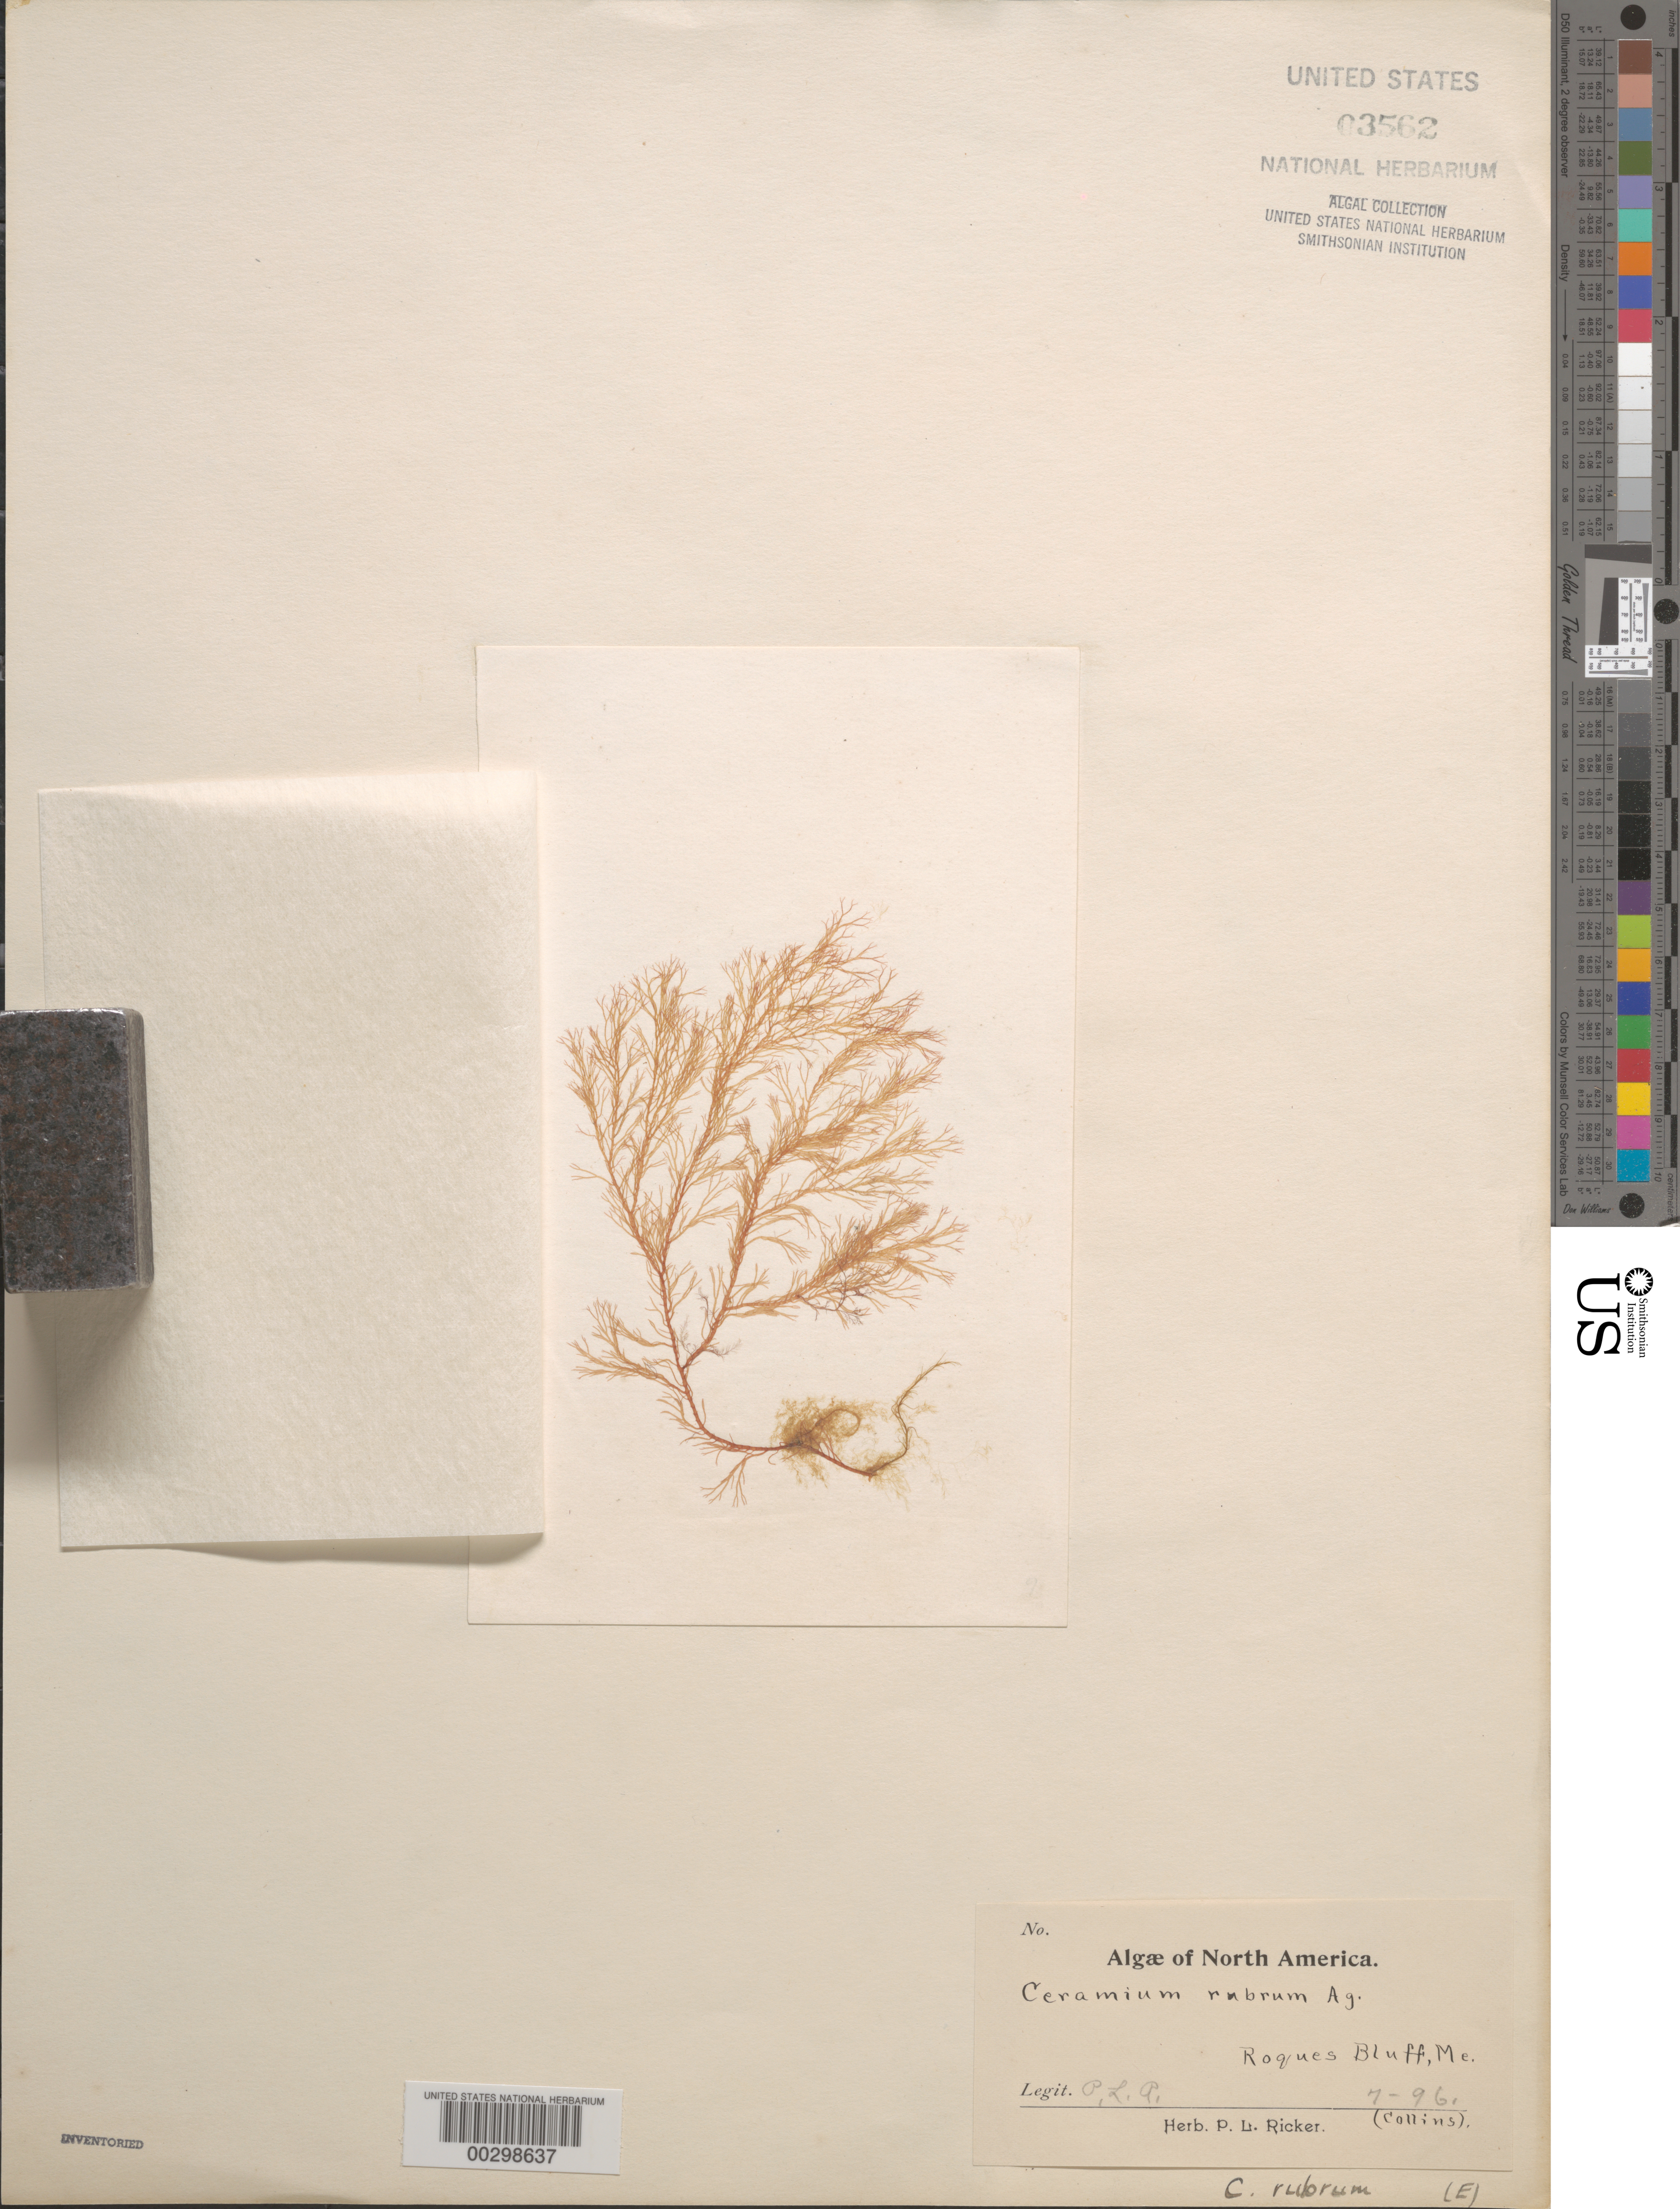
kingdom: Plantae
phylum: Rhodophyta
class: Florideophyceae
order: Ceramiales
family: Ceramiaceae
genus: Ceramium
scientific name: Ceramium rubrum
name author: C. Agardh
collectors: P. Ricker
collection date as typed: Jul 1896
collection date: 1896-07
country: United States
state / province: Maine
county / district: Washington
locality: Roque Bluffs (Roques Bluff), Englishman Bay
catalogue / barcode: US 3562